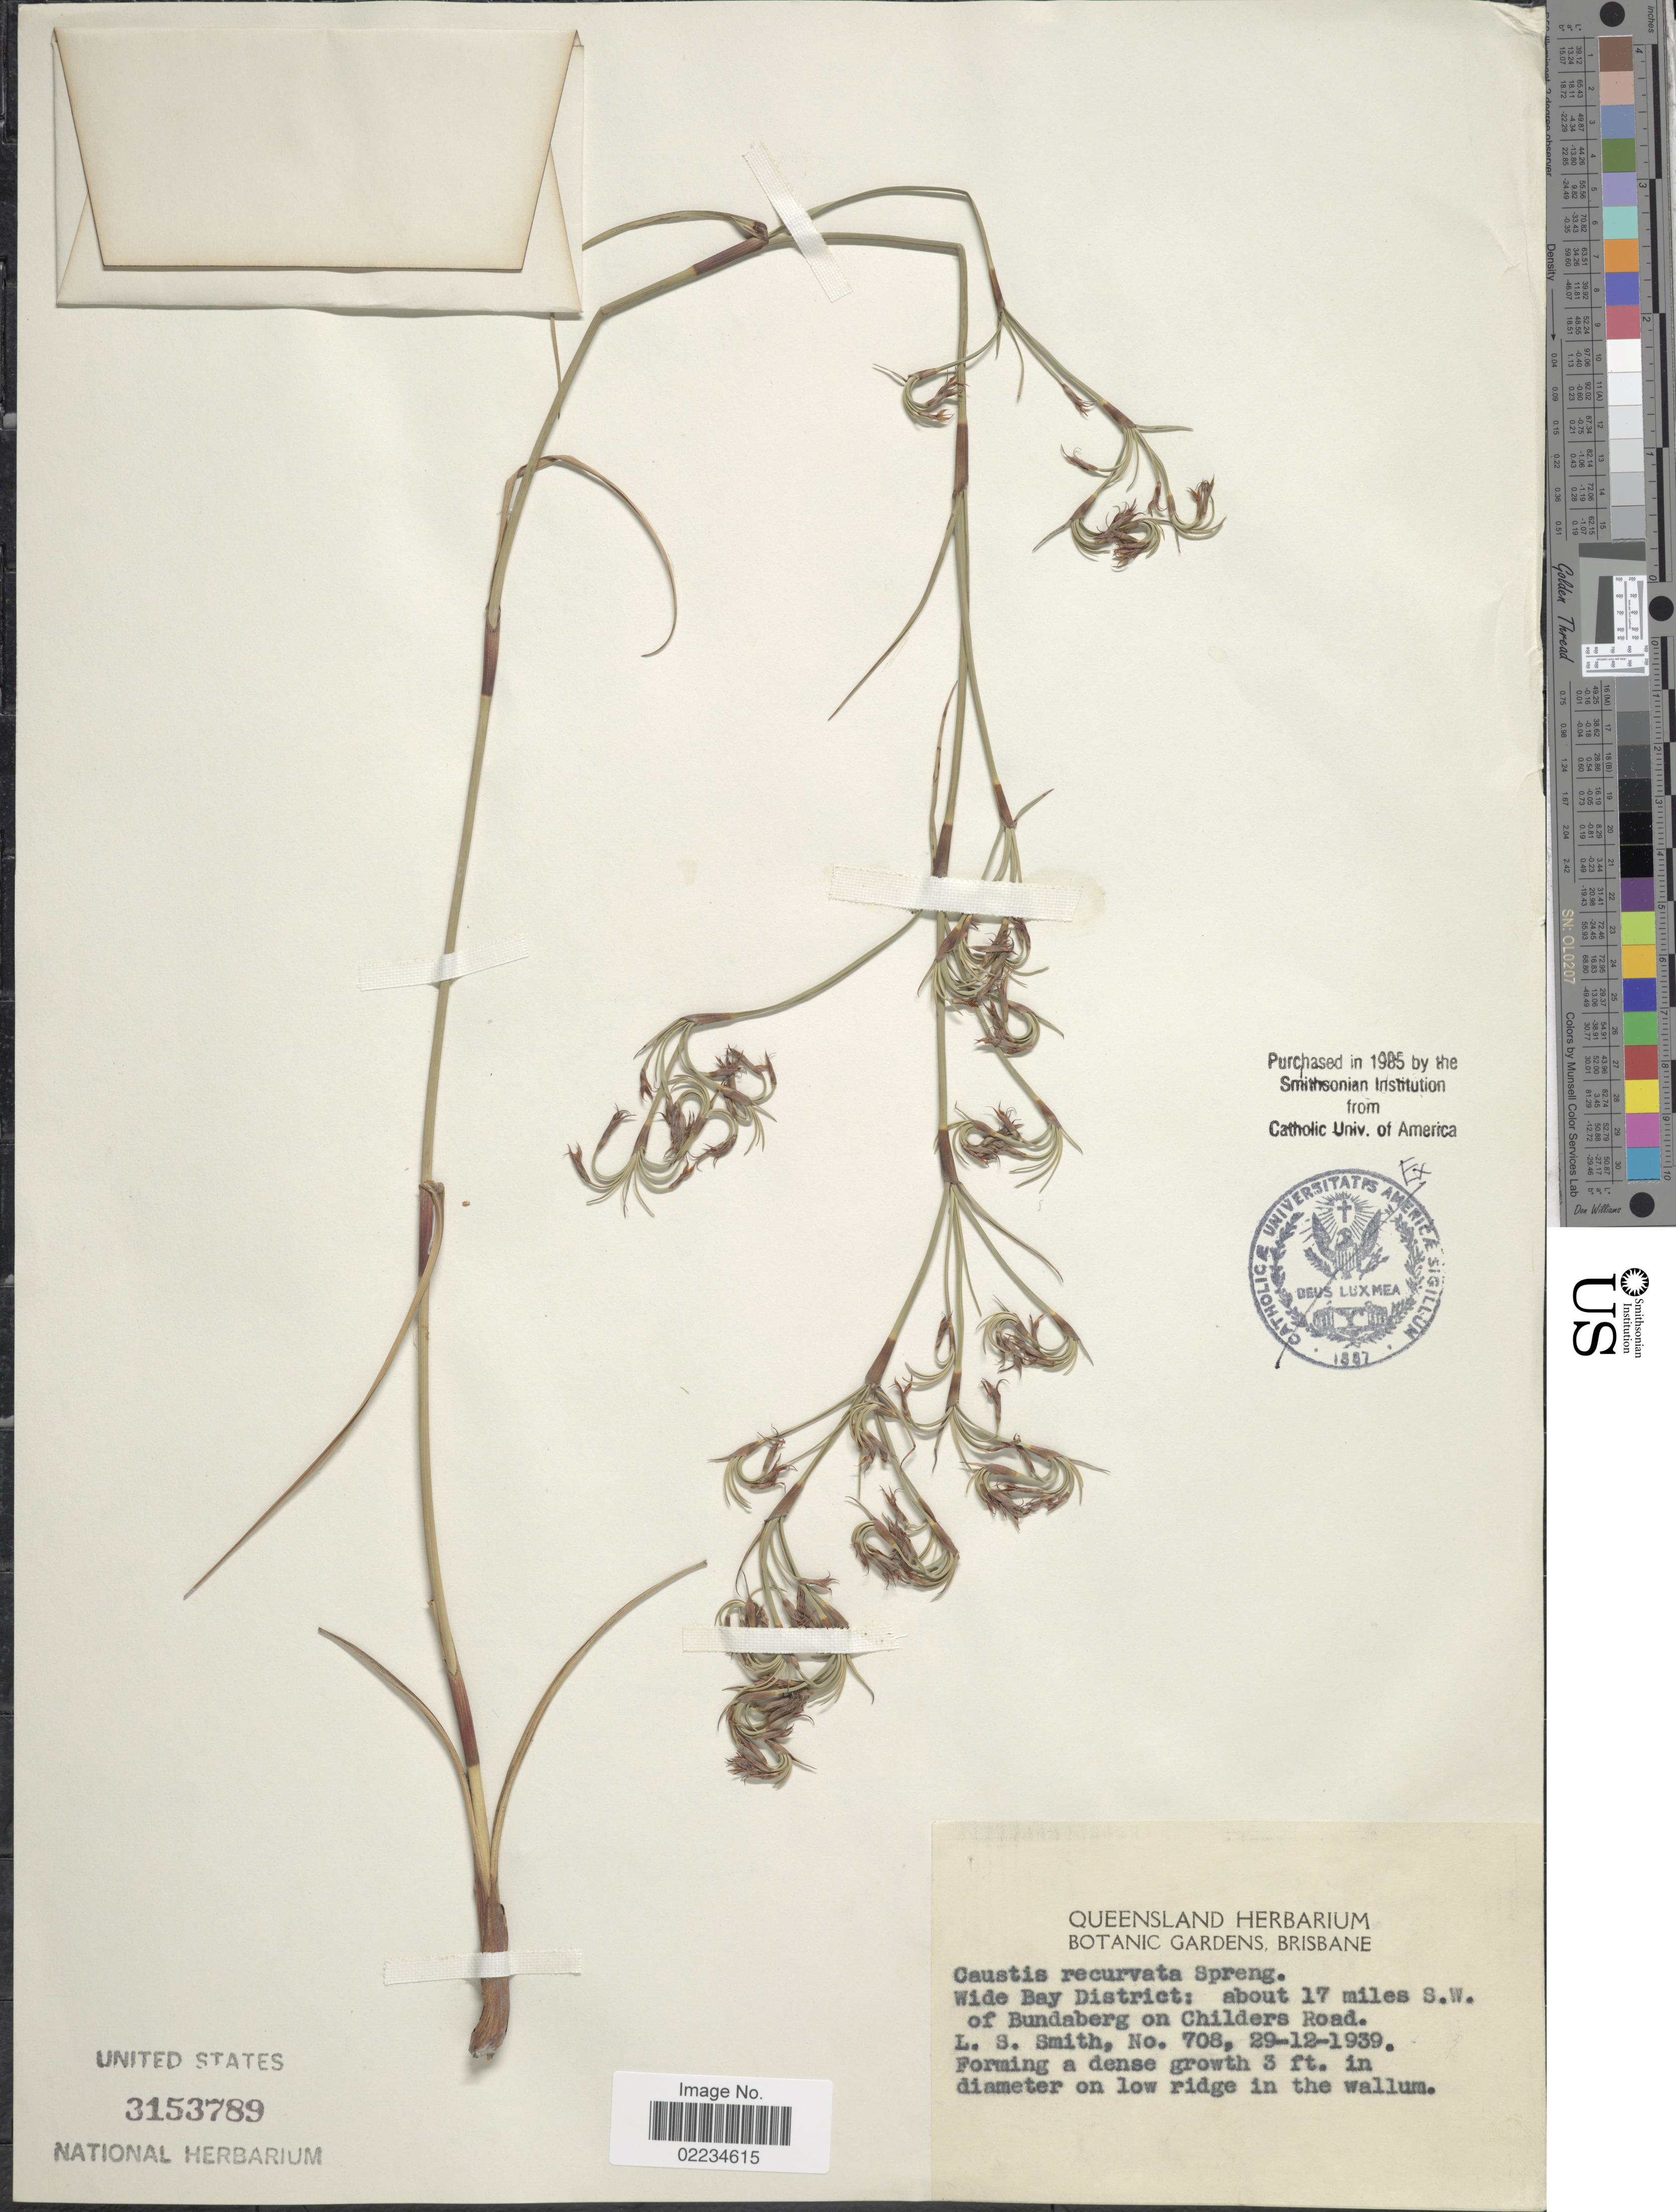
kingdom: Plantae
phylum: Tracheophyta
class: Liliopsida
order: Poales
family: Cyperaceae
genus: Caustis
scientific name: Caustis recurvata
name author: Spreng.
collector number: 708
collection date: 1939-12-29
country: Australia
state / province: Queensland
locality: Wide Bay District: about 17 miles S.W. of Bundaberg on Childers Road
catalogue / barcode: US 3153789